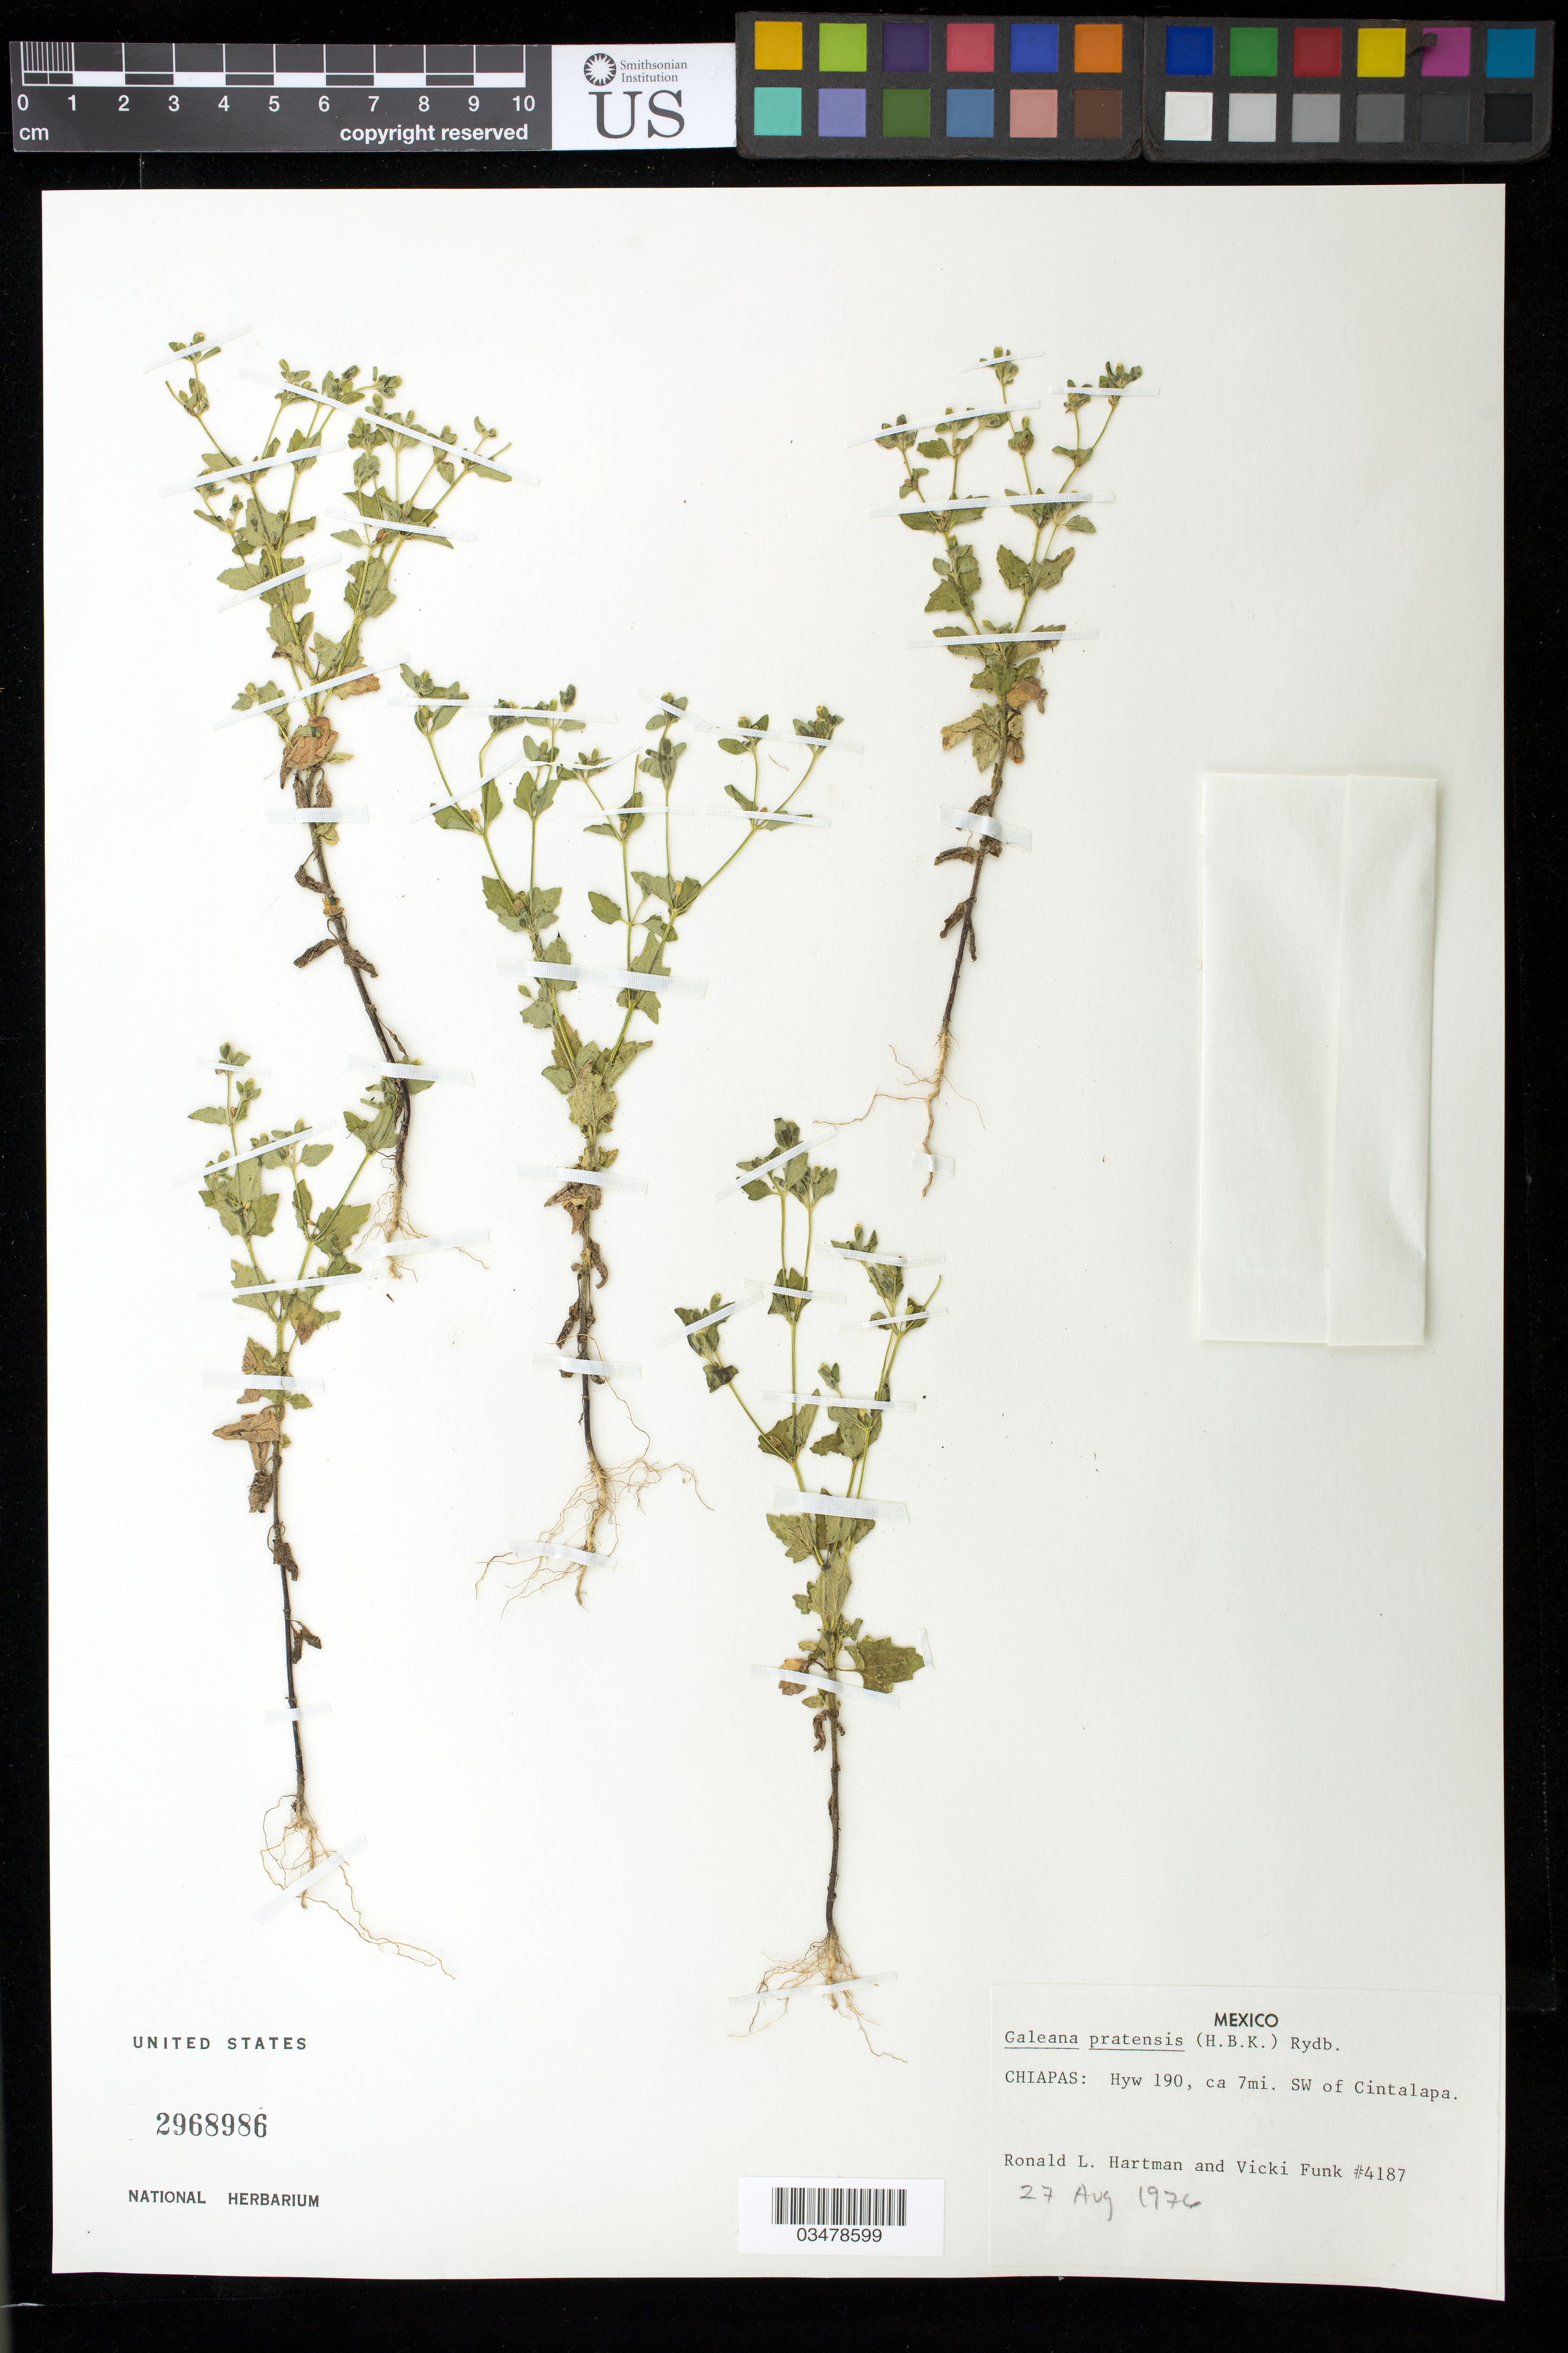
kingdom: Plantae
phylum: Tracheophyta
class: Magnoliopsida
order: Asterales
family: Asteraceae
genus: Galeana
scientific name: Galeana pratensis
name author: (Kunth) Rydb.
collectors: R. L. Hartman & V. Funk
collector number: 4187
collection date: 1976-08-27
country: Mexico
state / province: Chiapas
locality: Hwy 190, ca 7 mi SW of Cintalapa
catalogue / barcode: US 2968986